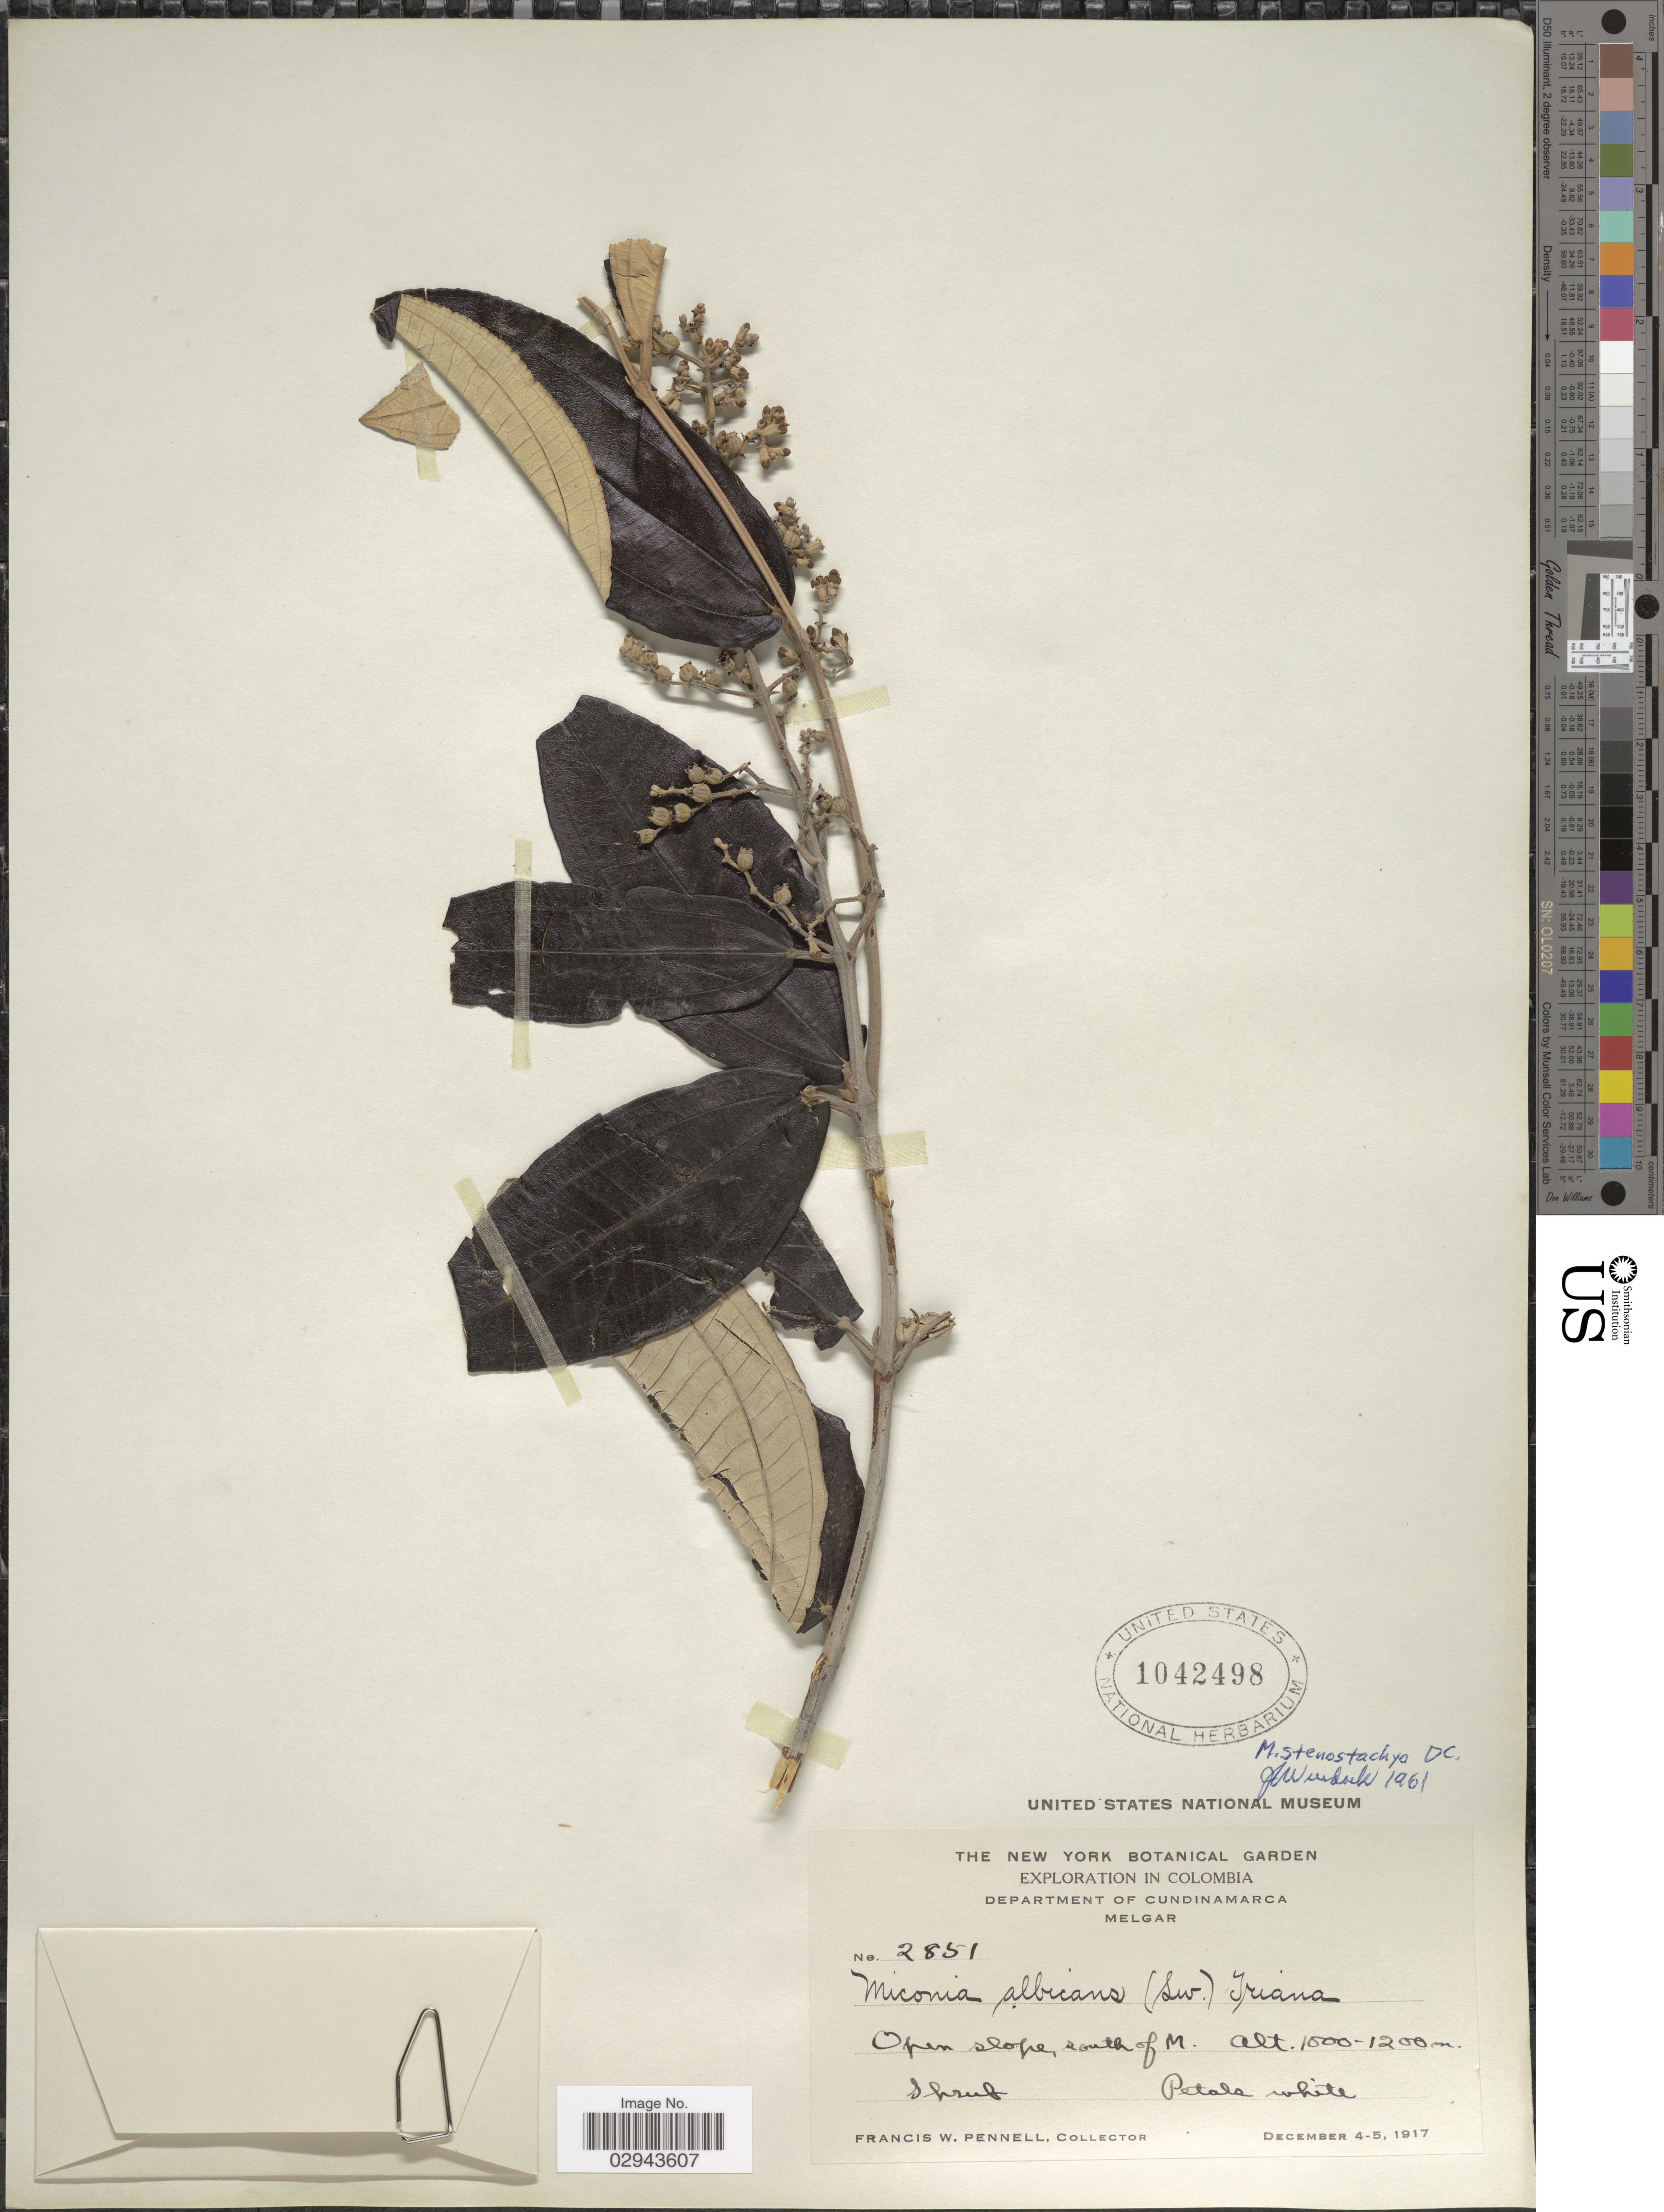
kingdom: Plantae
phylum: Tracheophyta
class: Magnoliopsida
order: Myrtales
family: Melastomataceae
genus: Miconia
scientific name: Miconia stenostachya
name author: DC.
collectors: F. W. Pennell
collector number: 2851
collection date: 1917-12-04/1917-12-05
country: Colombia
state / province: Cundinamarca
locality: Department of Cundinamarca. Melgar. South of M.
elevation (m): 1000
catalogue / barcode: US 1042498